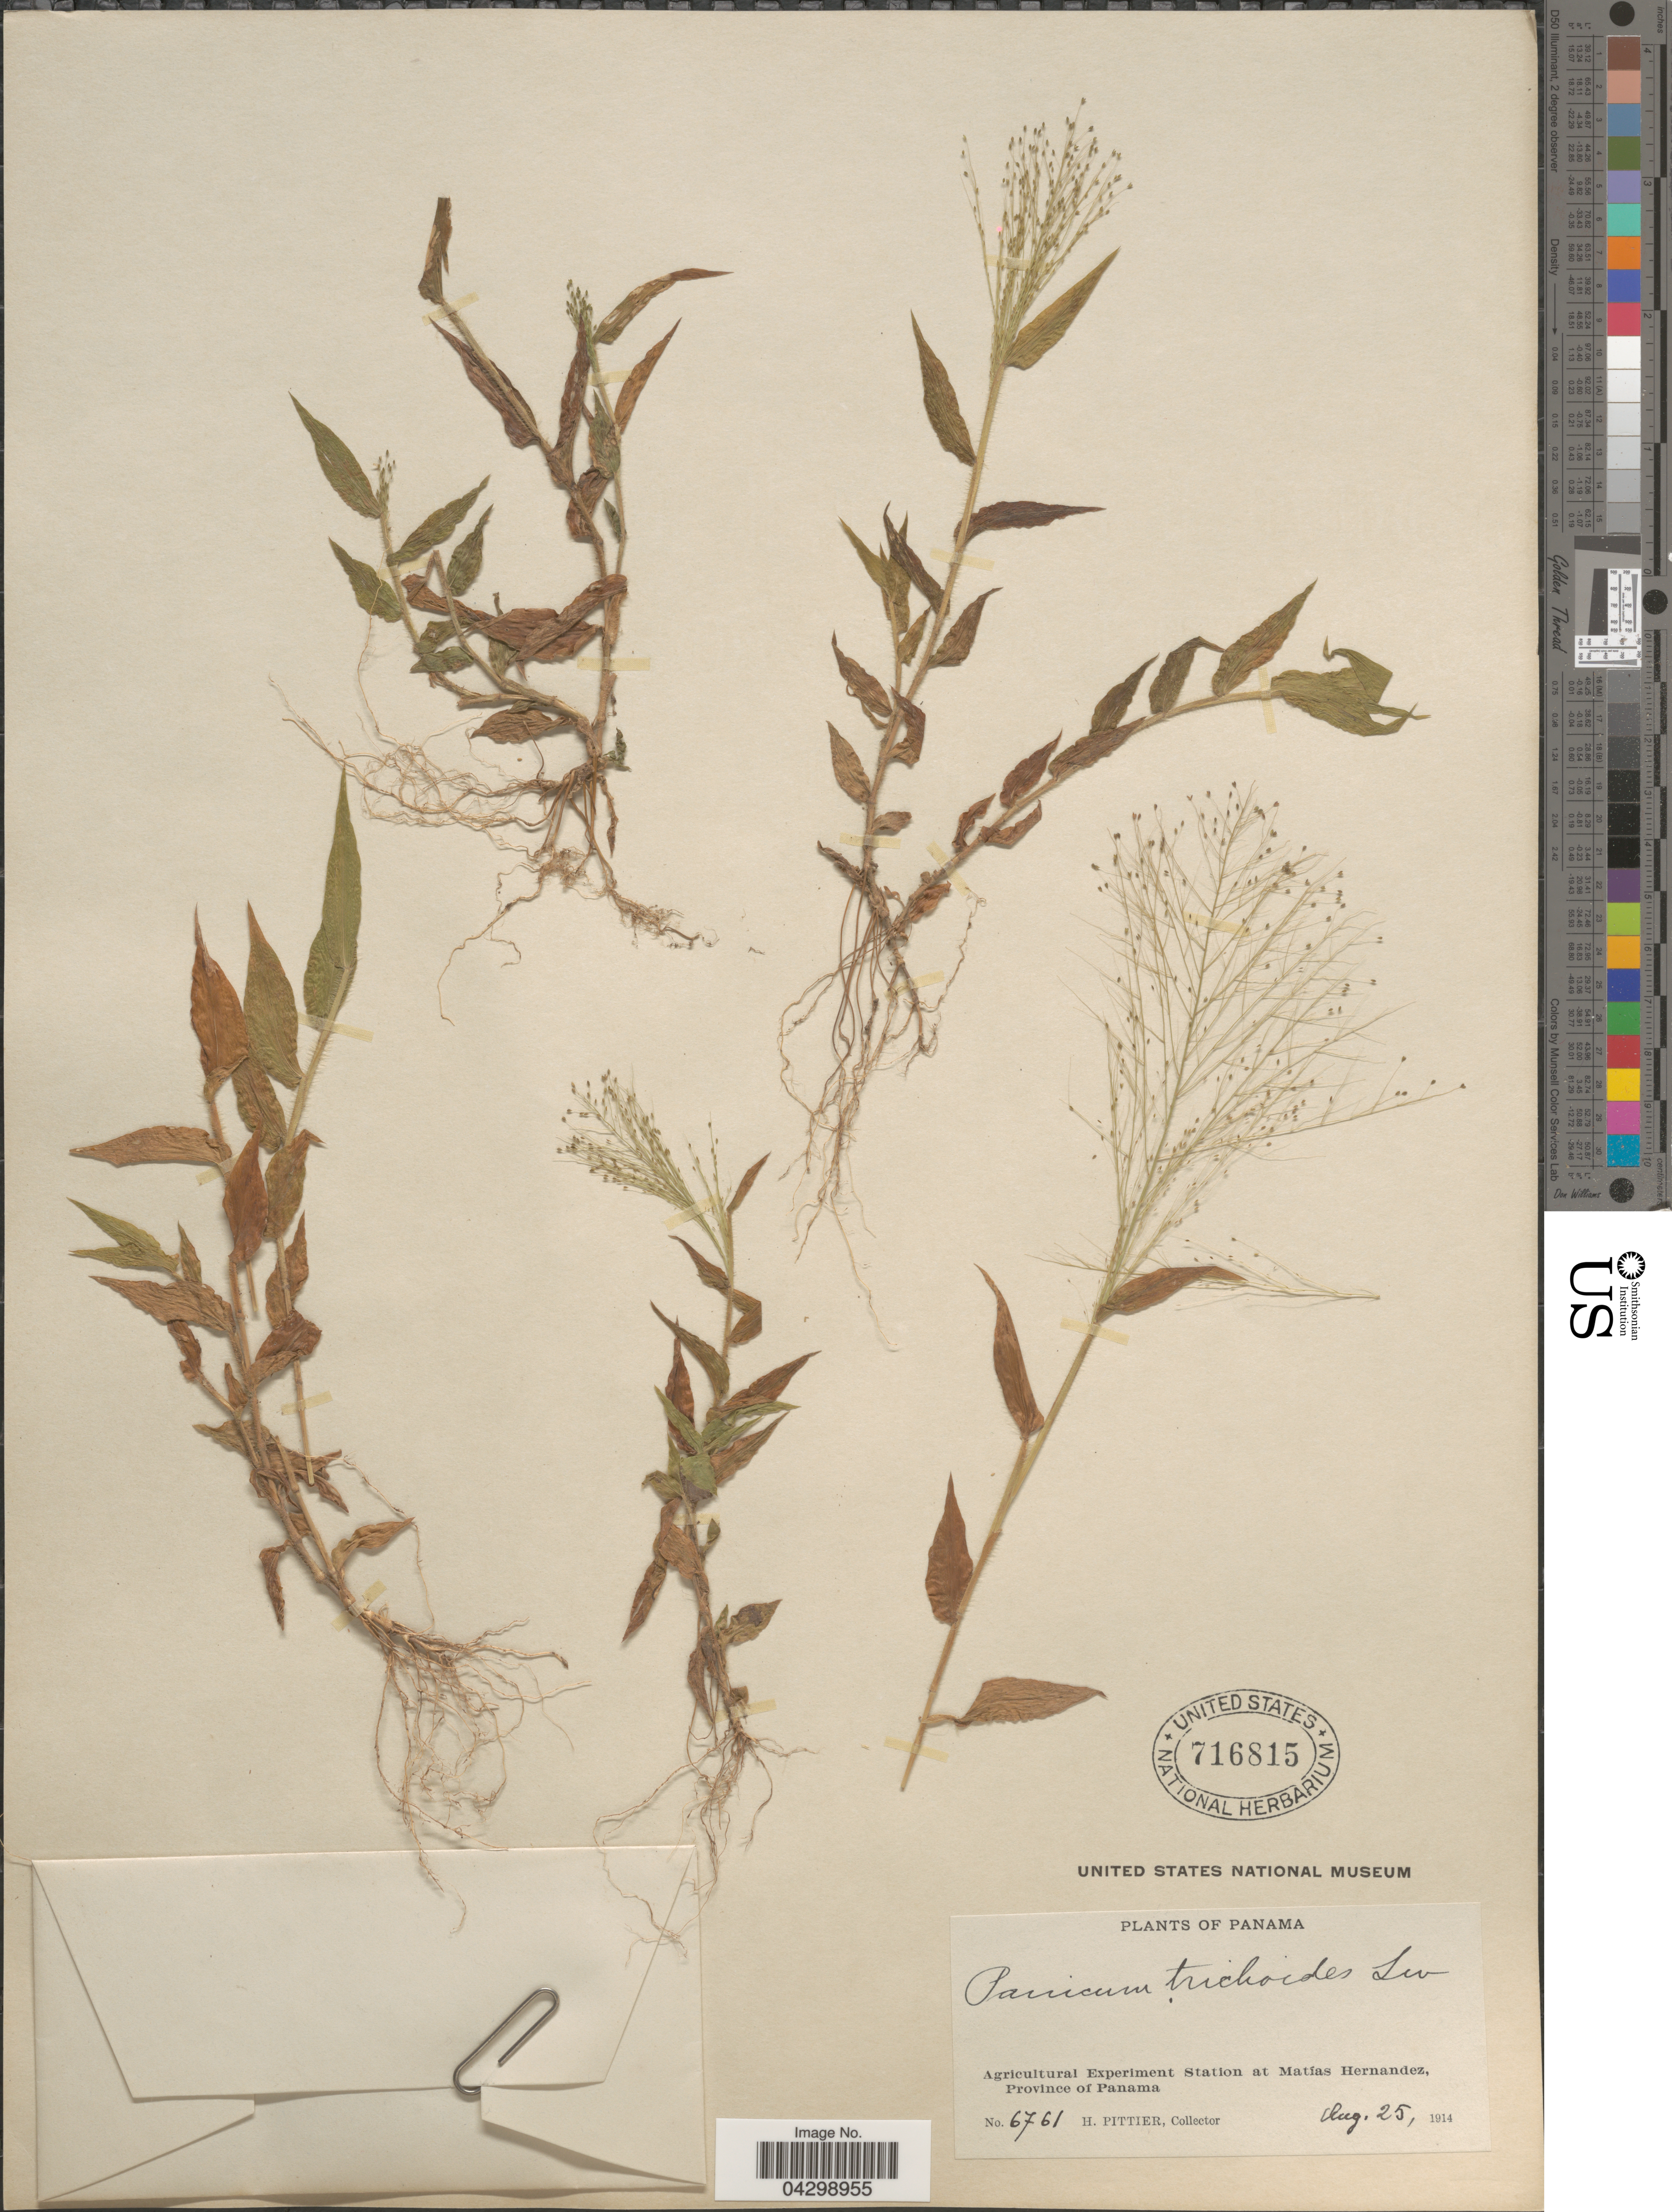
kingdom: Plantae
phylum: Tracheophyta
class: Liliopsida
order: Poales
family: Poaceae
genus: Panicum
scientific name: Panicum trichoides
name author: Sw.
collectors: H. F. Pittier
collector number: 6761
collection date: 1914-08-25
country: Panama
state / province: Panamá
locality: Agricultural Experiment Station at Matías Hernandez.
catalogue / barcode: US 716815